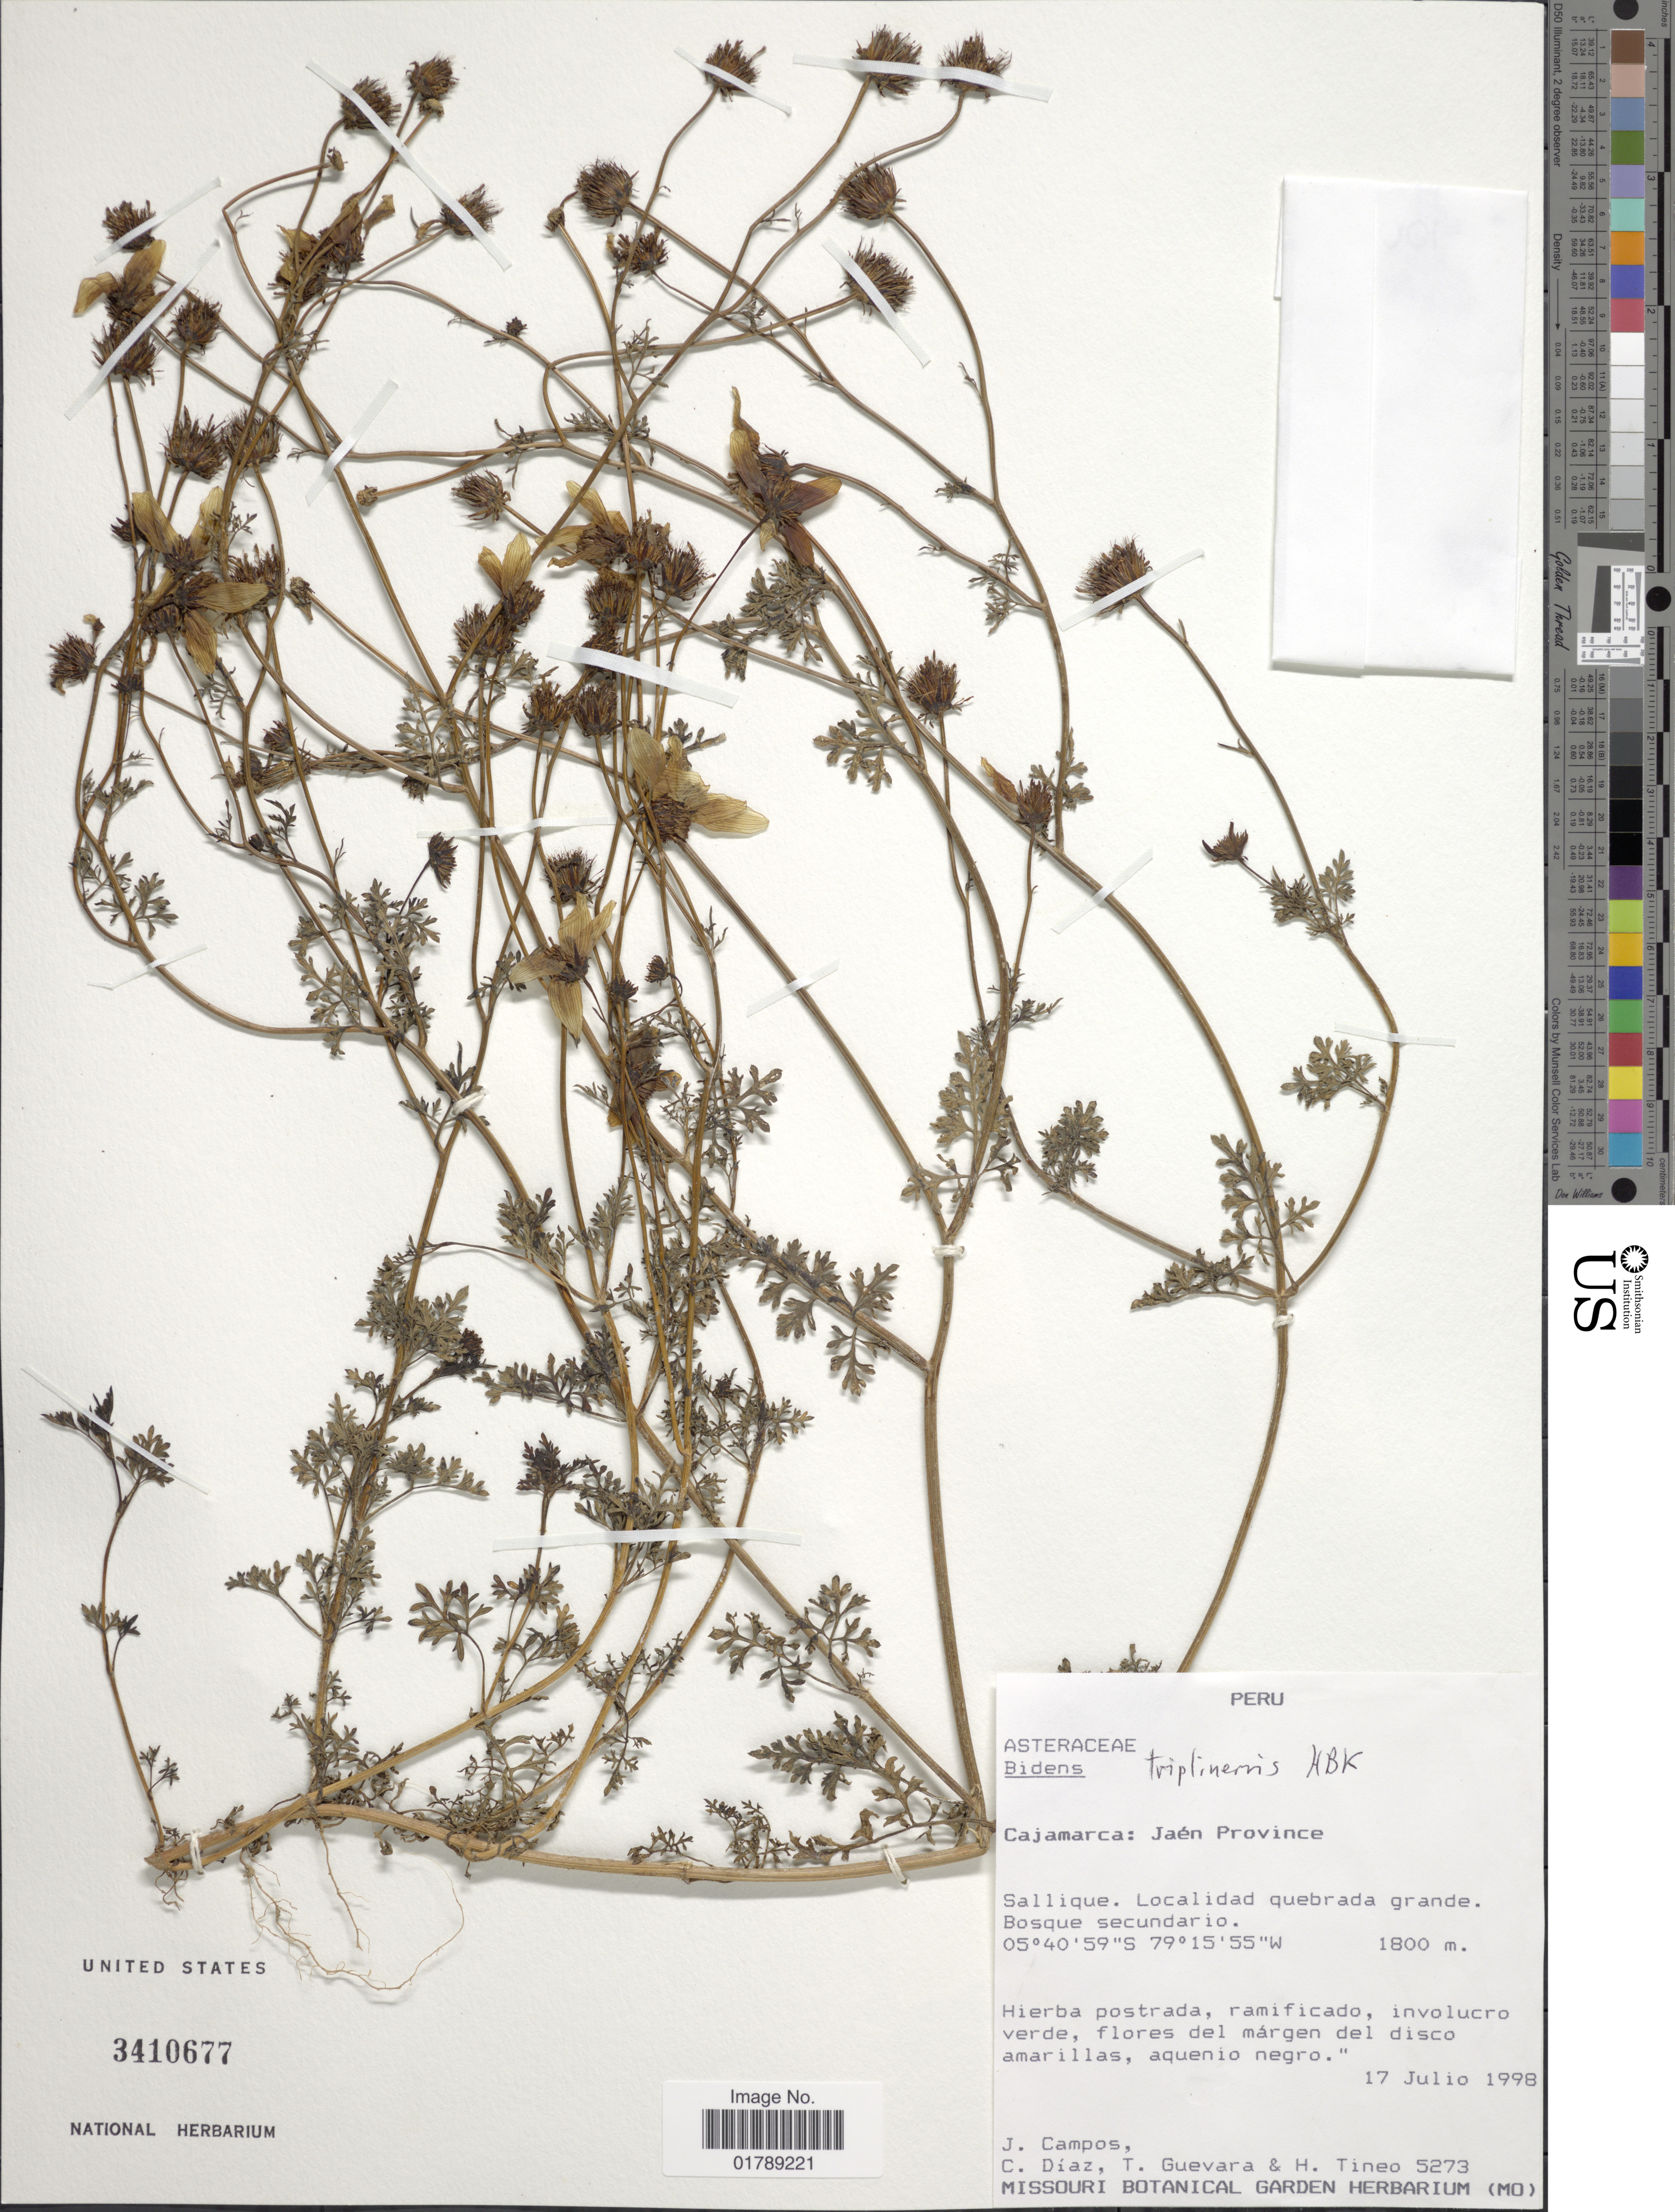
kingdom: Plantae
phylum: Tracheophyta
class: Magnoliopsida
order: Asterales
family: Asteraceae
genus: Bidens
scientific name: Bidens triplinervia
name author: Kunth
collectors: J. Campos, C. Díaz, T. Guevara & H. Tineo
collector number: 5273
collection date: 1998-07-17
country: Peru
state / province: Cajamarca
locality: Jaén Province. Sallique. Localidad quebrada grande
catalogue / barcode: US 3410677